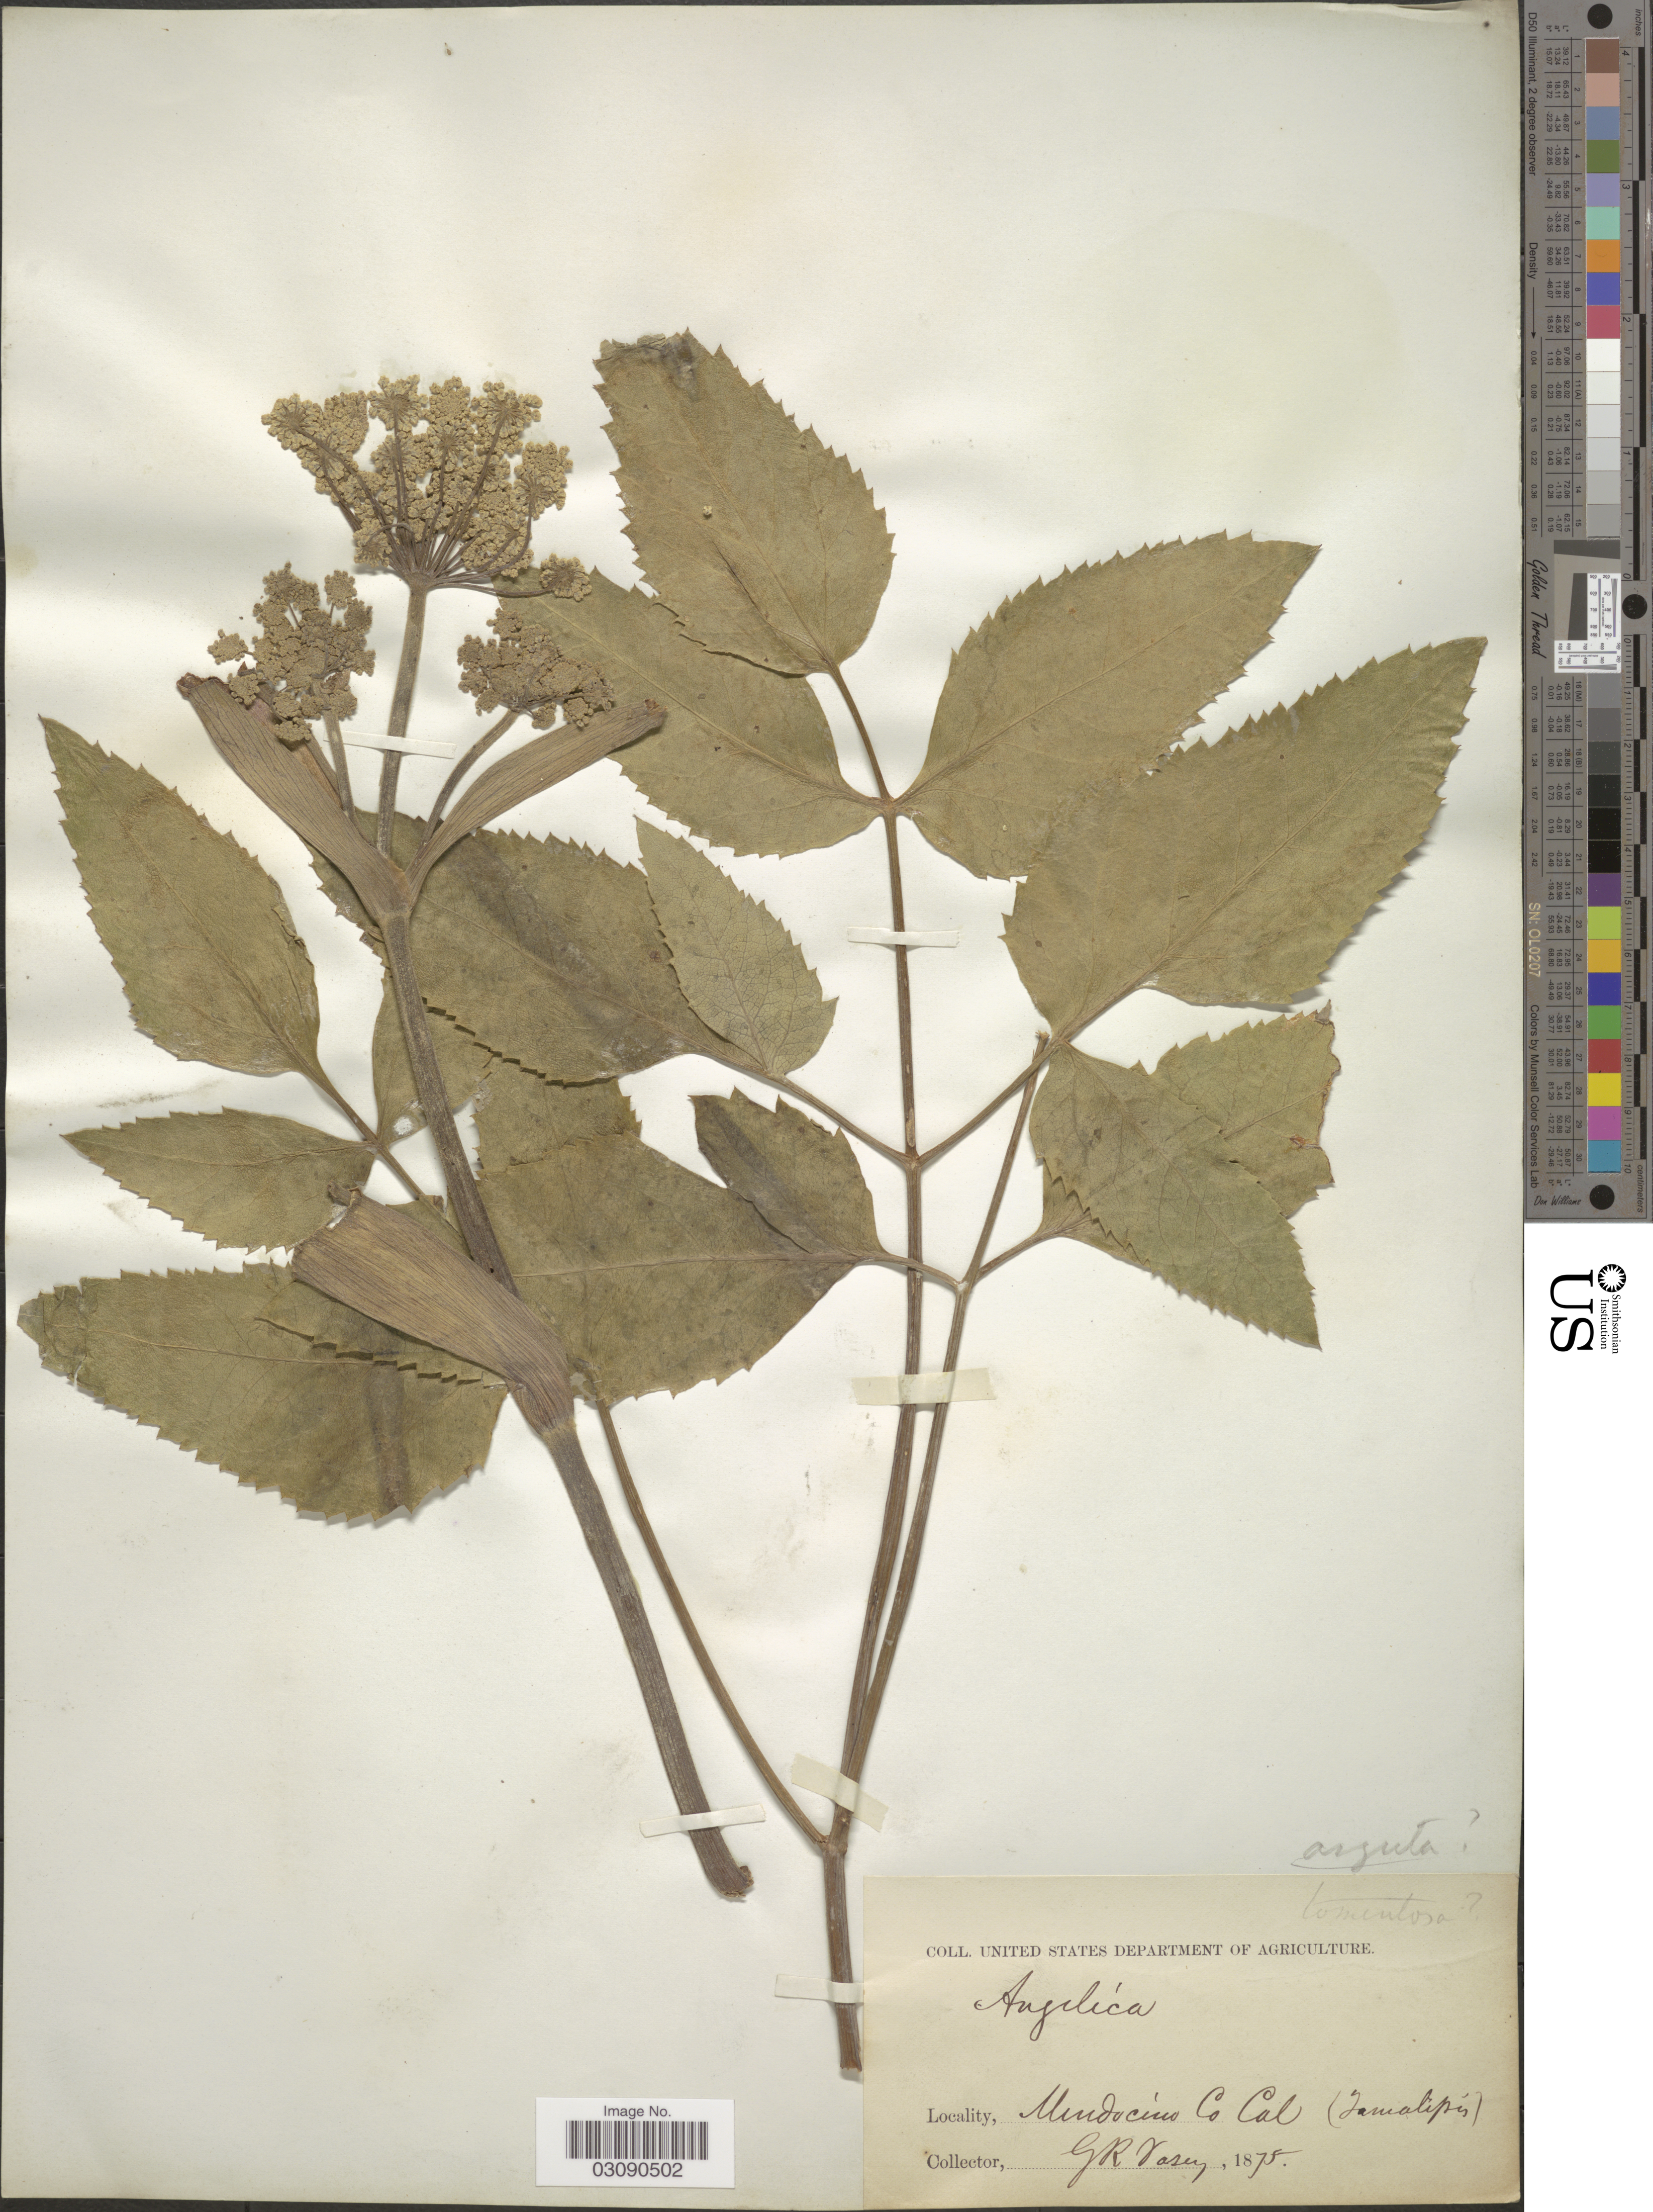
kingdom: Plantae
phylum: Tracheophyta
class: Magnoliopsida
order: Apiales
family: Apiaceae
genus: Angelica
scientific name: Angelica tomentosa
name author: S. Watson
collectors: G. R. Vasey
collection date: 1875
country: United States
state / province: California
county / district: Mendocino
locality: Mendocino Co. Tamalipis).